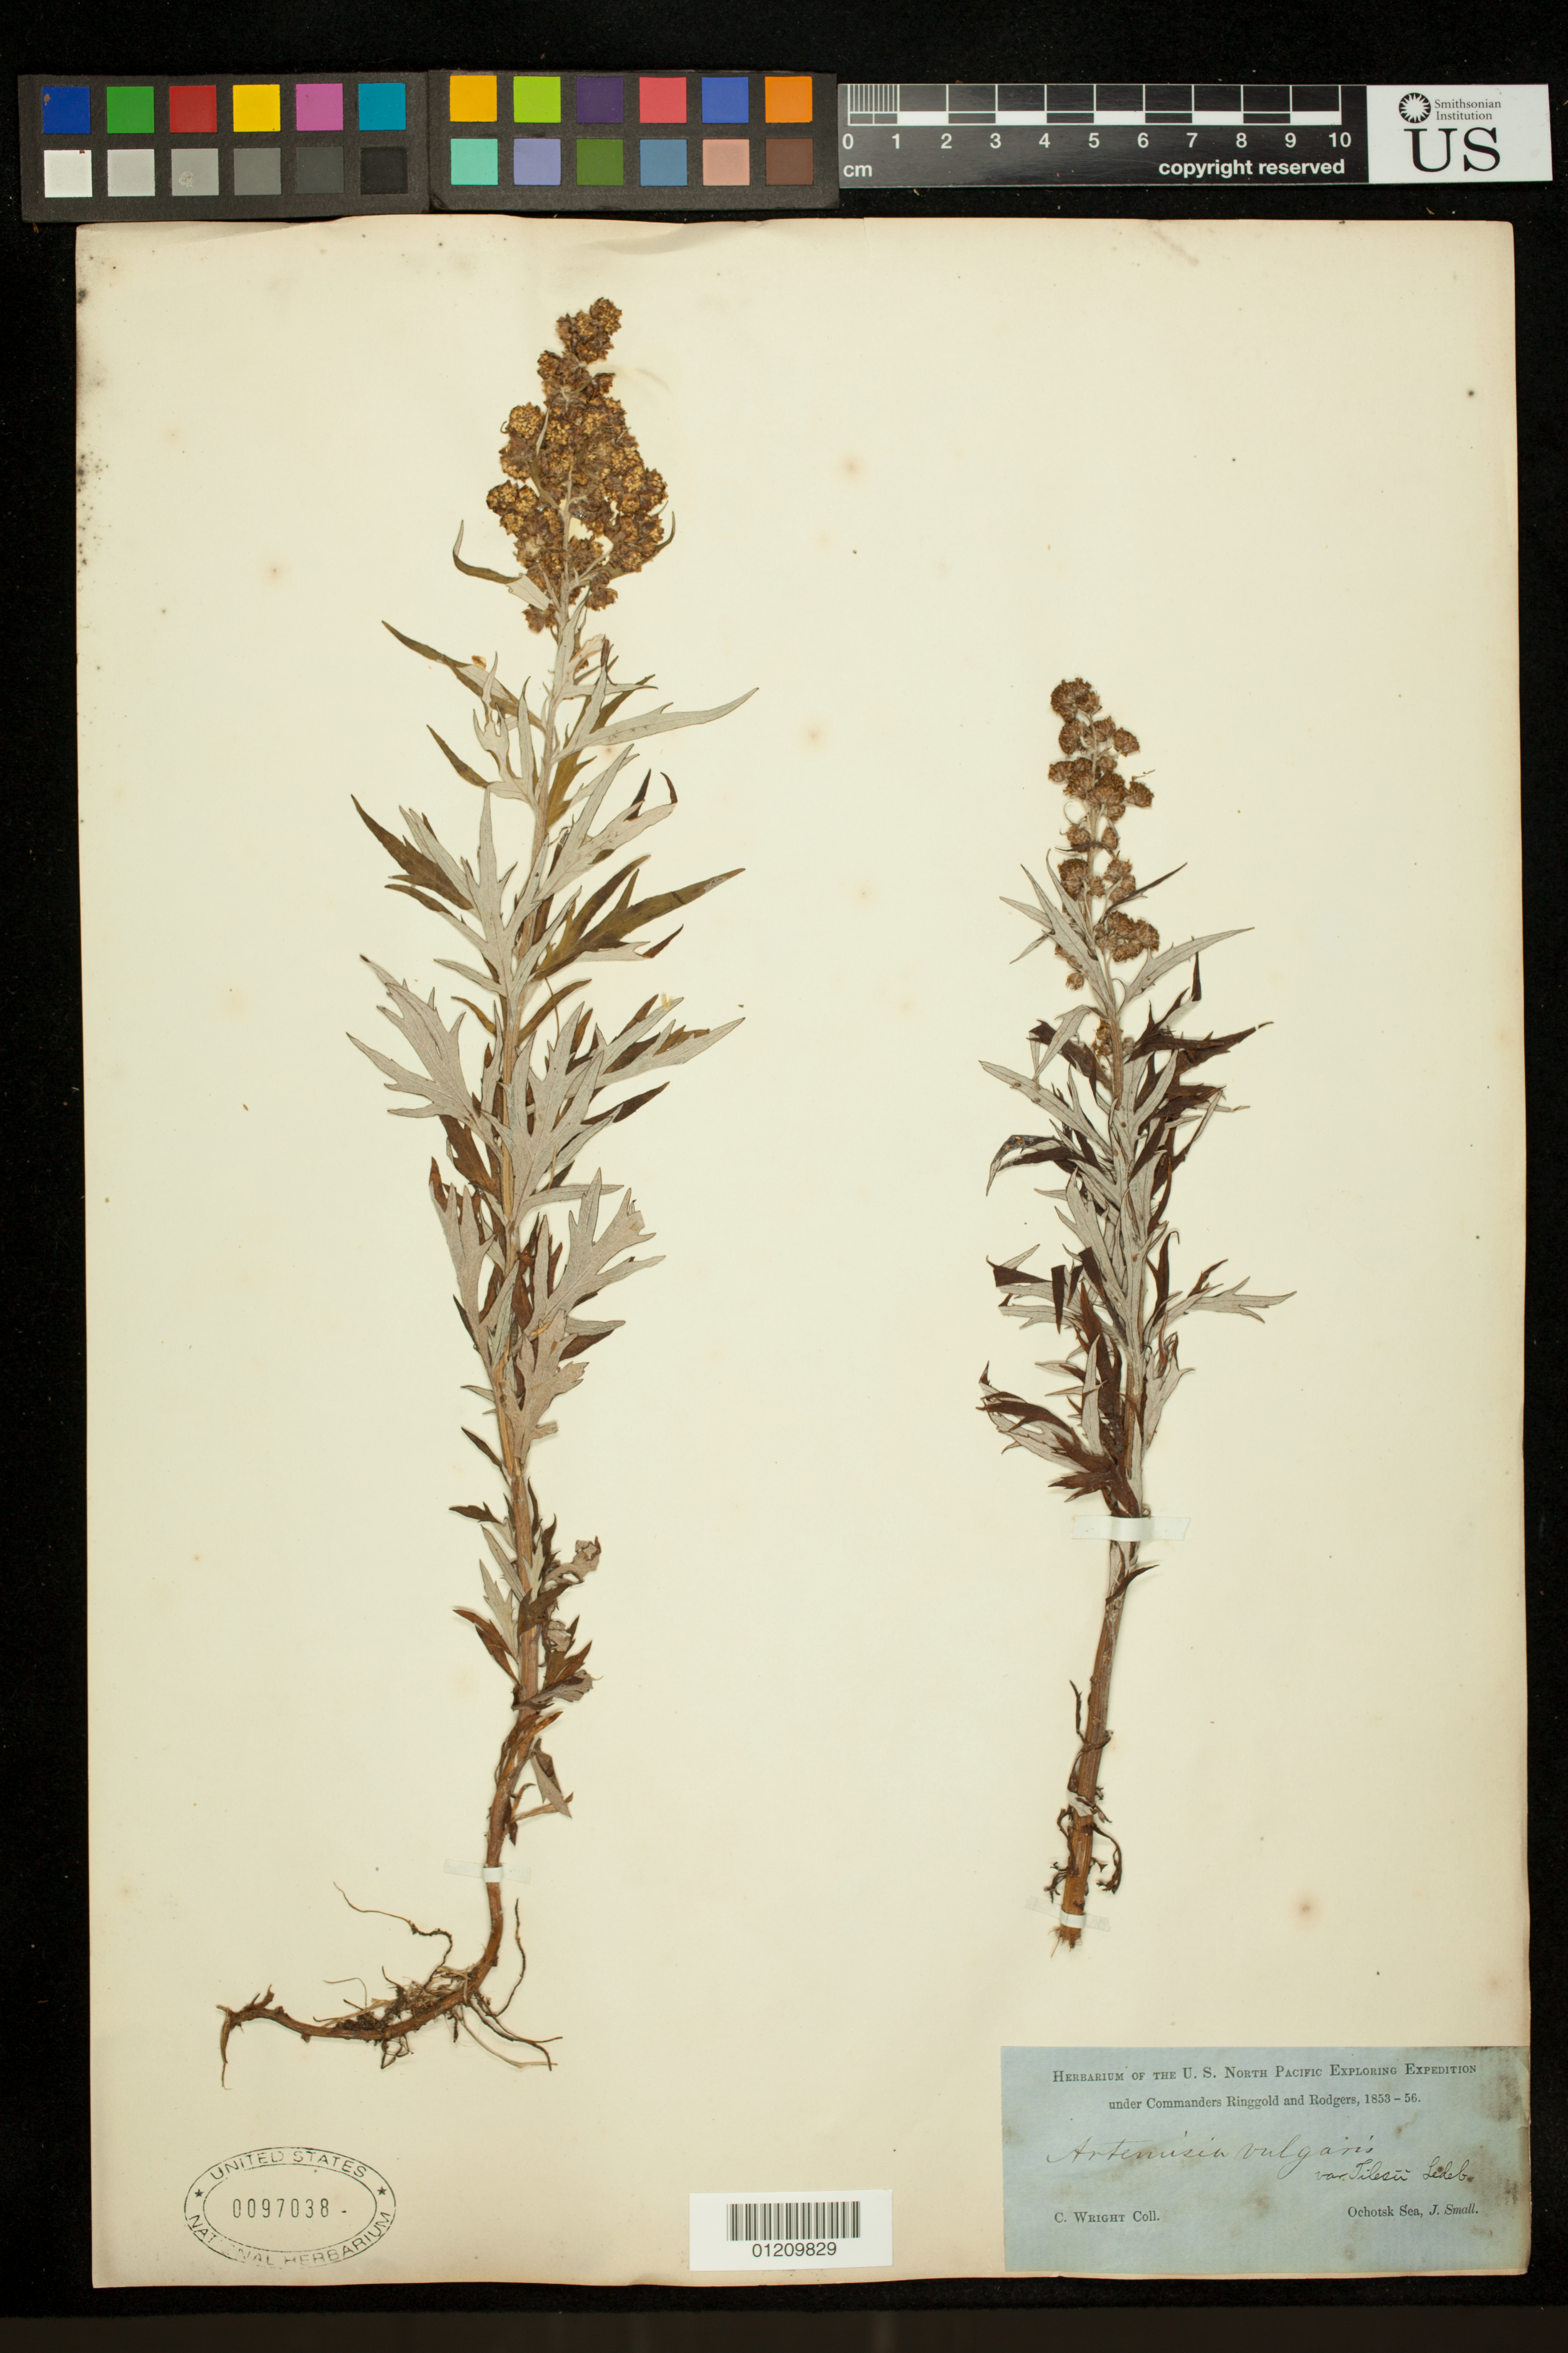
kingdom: Plantae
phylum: Tracheophyta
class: Magnoliopsida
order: Asterales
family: Asteraceae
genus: Artemisia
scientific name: Artemisia vulgaris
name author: L.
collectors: C. Wright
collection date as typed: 1853 to -- --- 1856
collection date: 1853/1856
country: Russian Federation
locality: Ochotsk Sea.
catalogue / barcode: US 97038